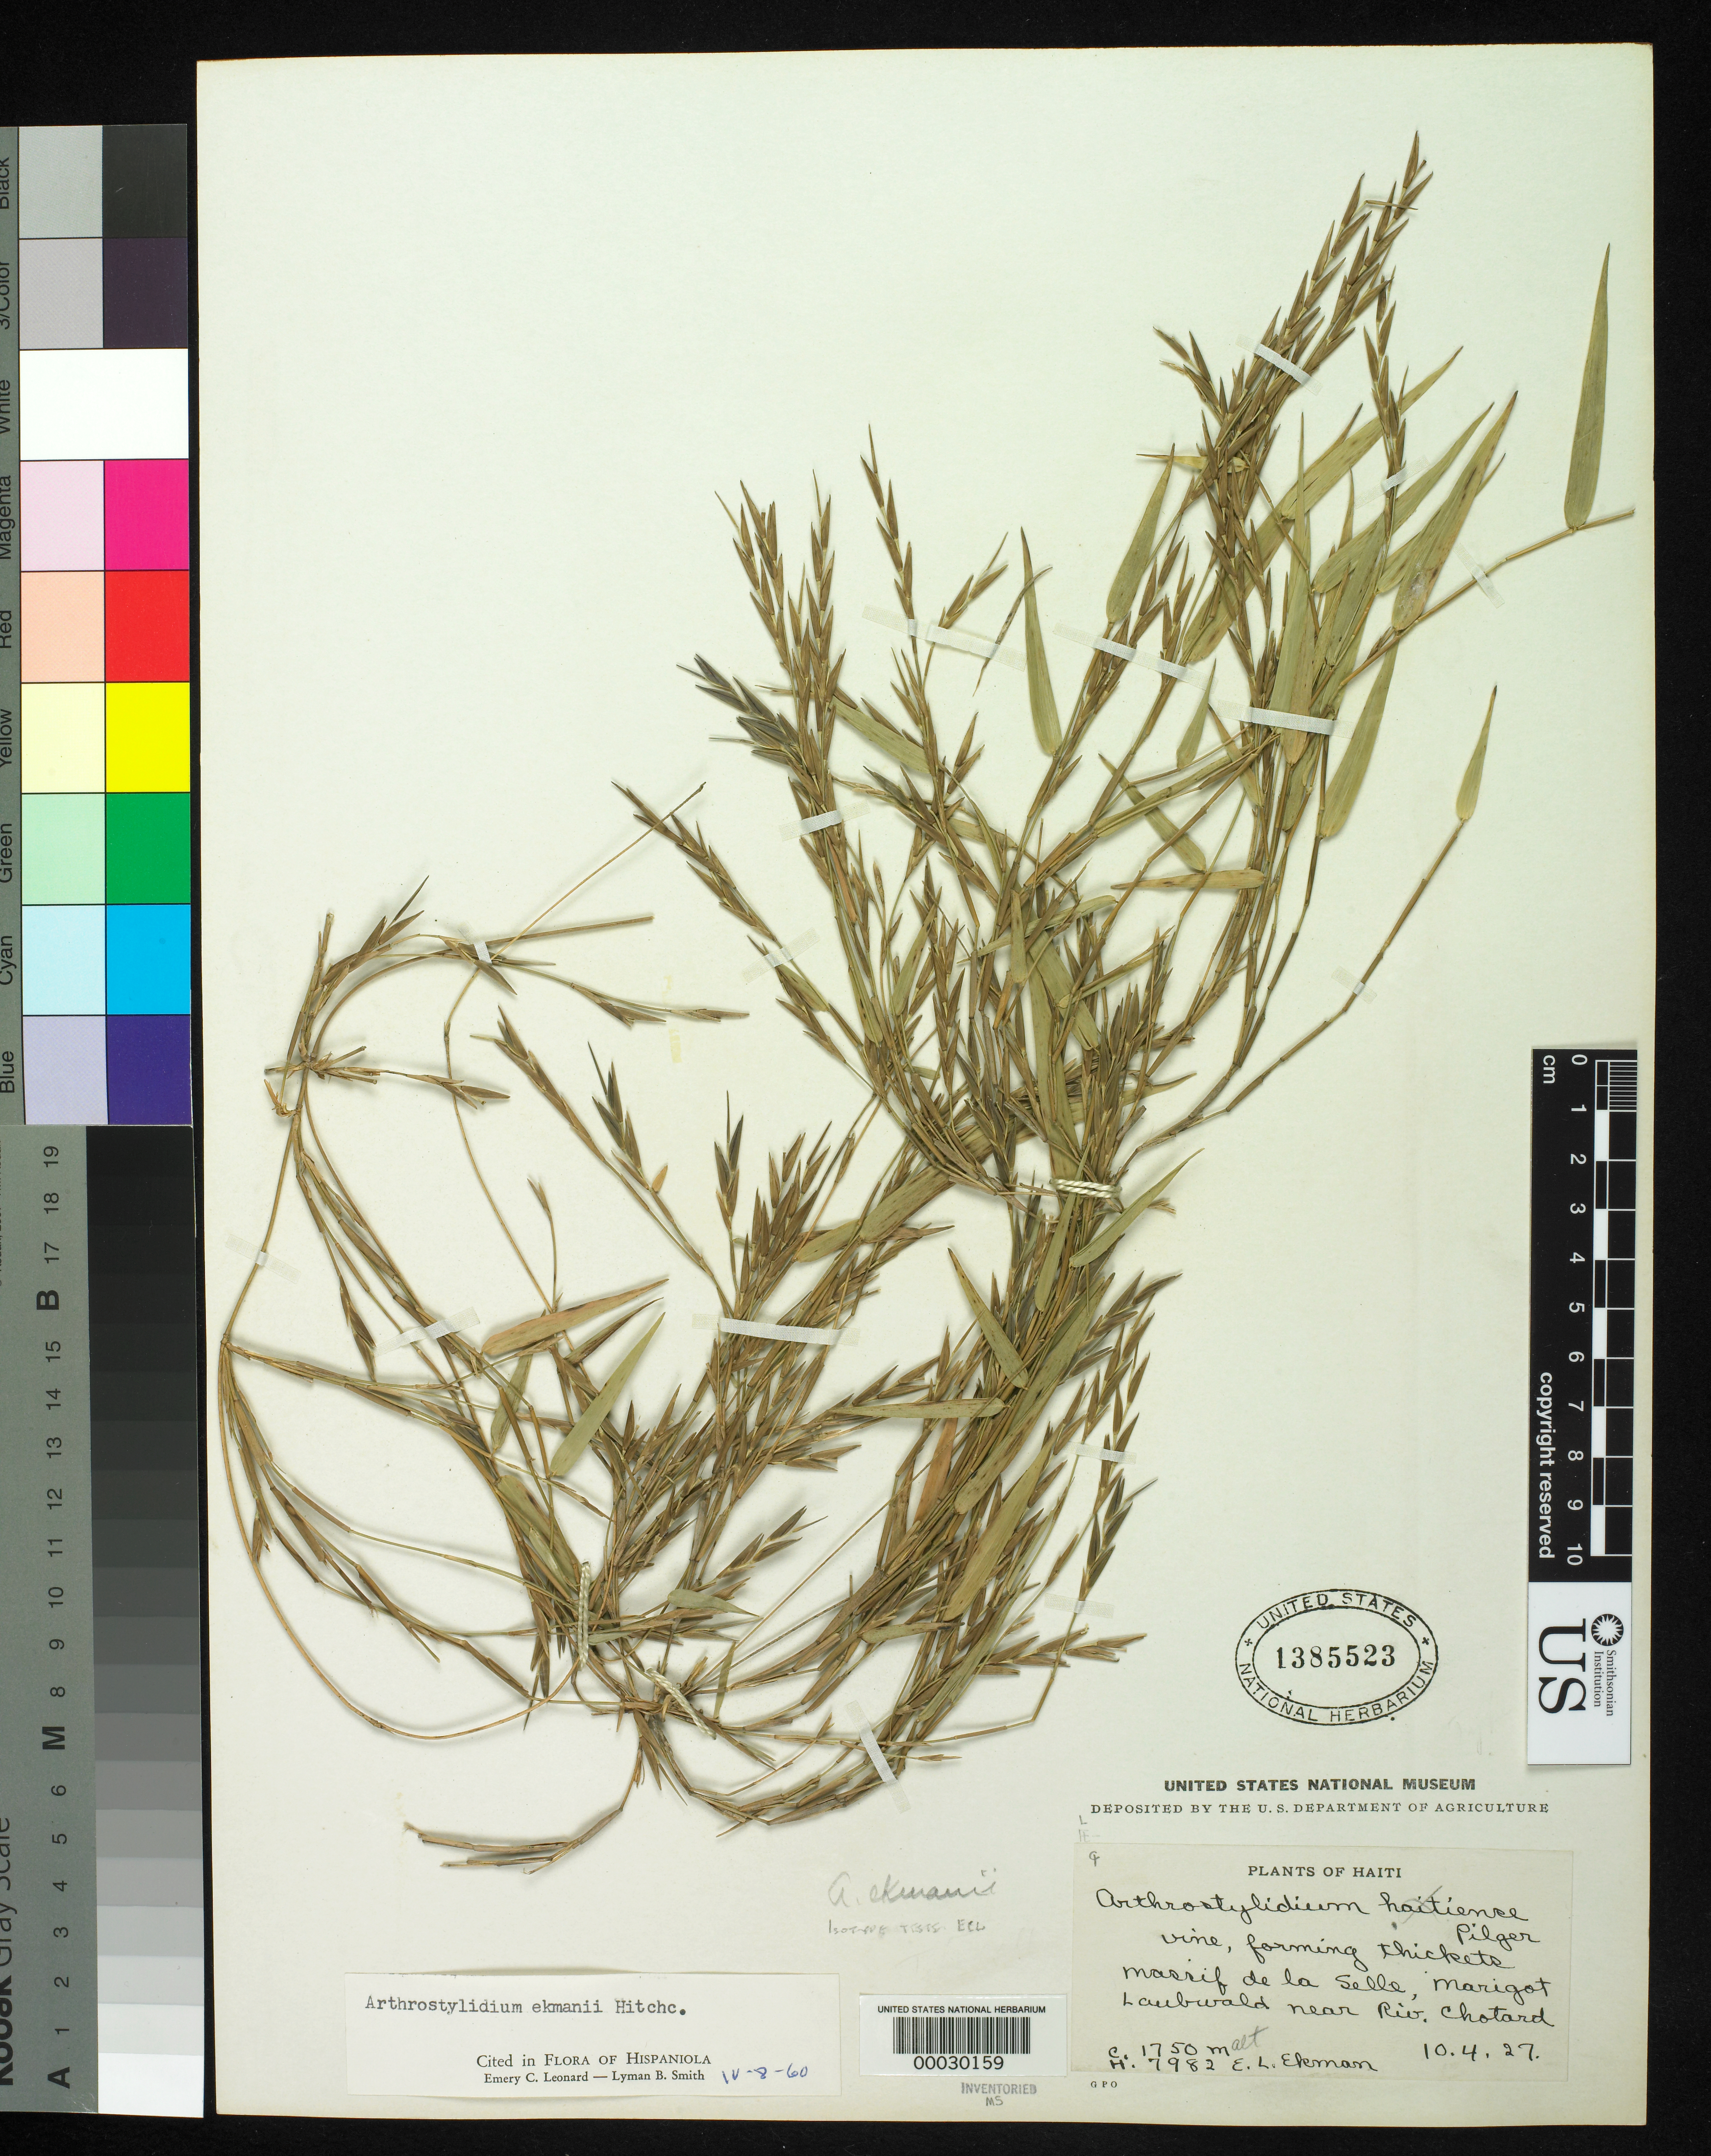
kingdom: Plantae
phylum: Tracheophyta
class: Liliopsida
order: Poales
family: Poaceae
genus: Arthrostylidium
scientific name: Arthrostylidium ekmanii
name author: Hitchc.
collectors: E. L. Ekman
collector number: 7982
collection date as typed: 10 Apr 1927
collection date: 1927-04-10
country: Haiti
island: Hispaniola Island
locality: Rio chotard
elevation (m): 1750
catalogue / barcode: US 1385523